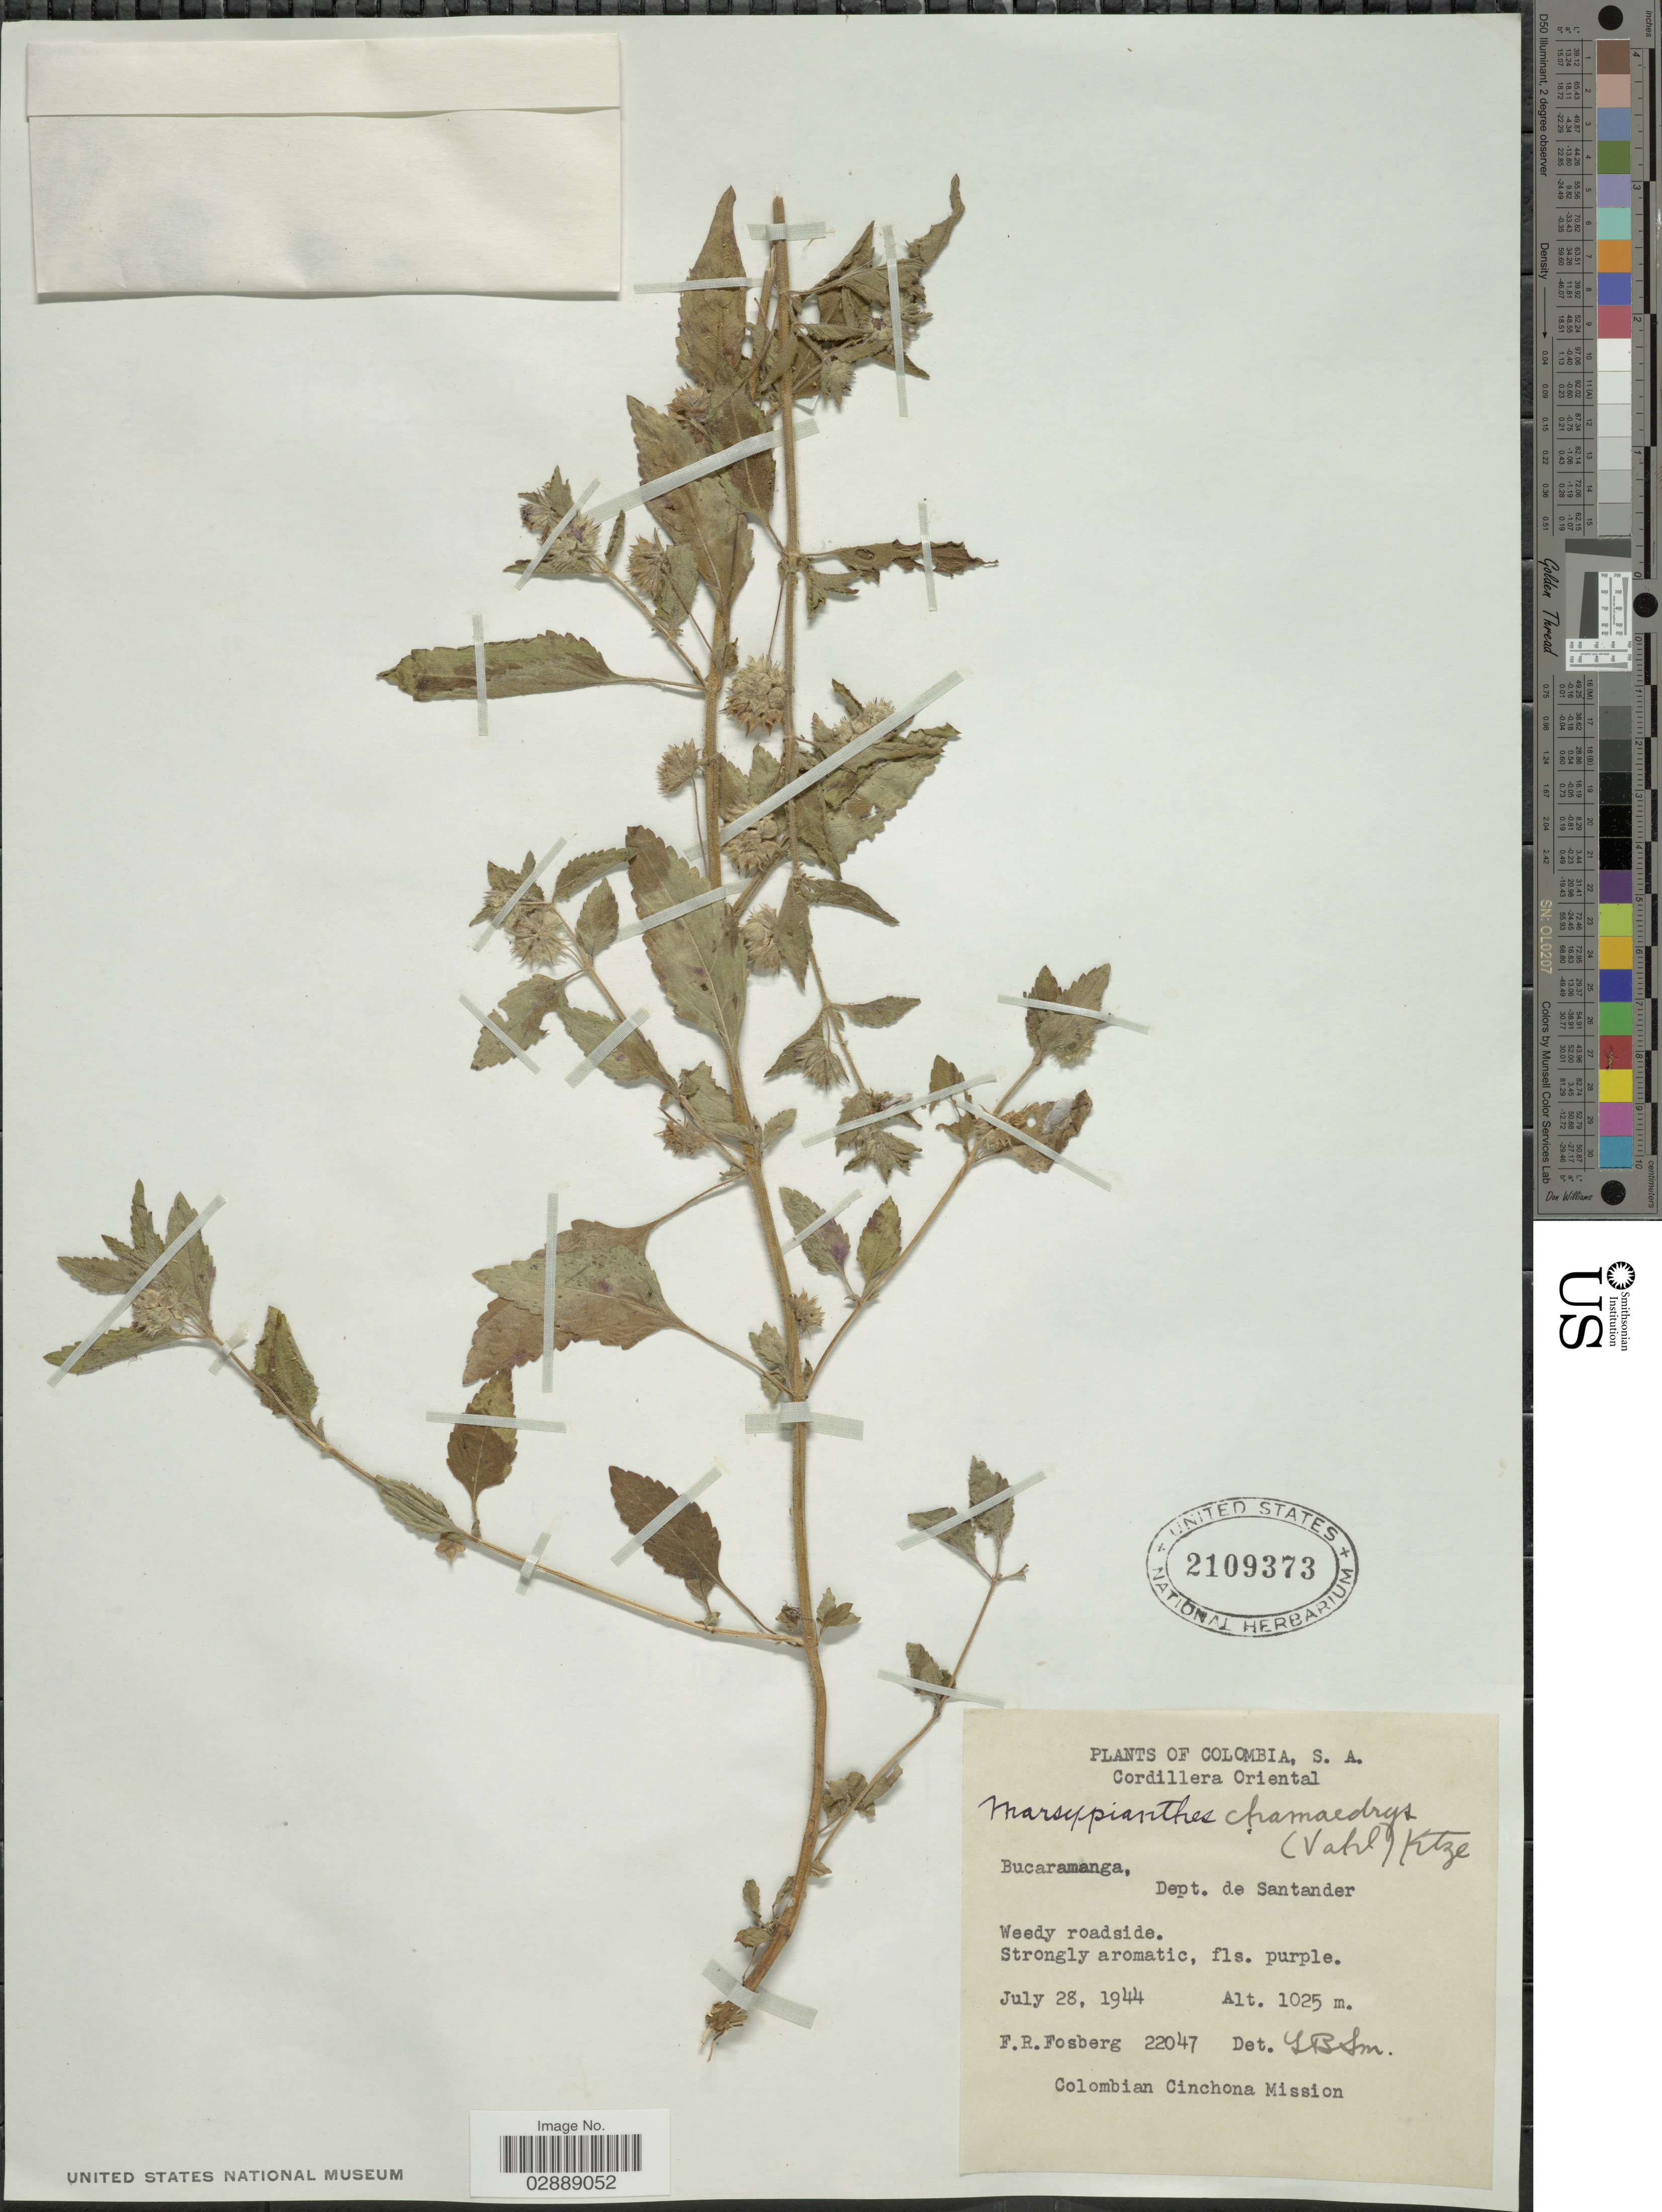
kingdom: Plantae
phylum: Tracheophyta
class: Magnoliopsida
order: Lamiales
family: Lamiaceae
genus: Marsypianthes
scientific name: Marsypianthes chamaedrys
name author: (Vahl) Kuntze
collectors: F. R. Fosberg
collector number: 22047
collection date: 1944-07-28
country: Colombia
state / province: Santander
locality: Cordillera Oriental. Bucaramanga, Dept. de Santander.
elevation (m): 1025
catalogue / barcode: US 2109373